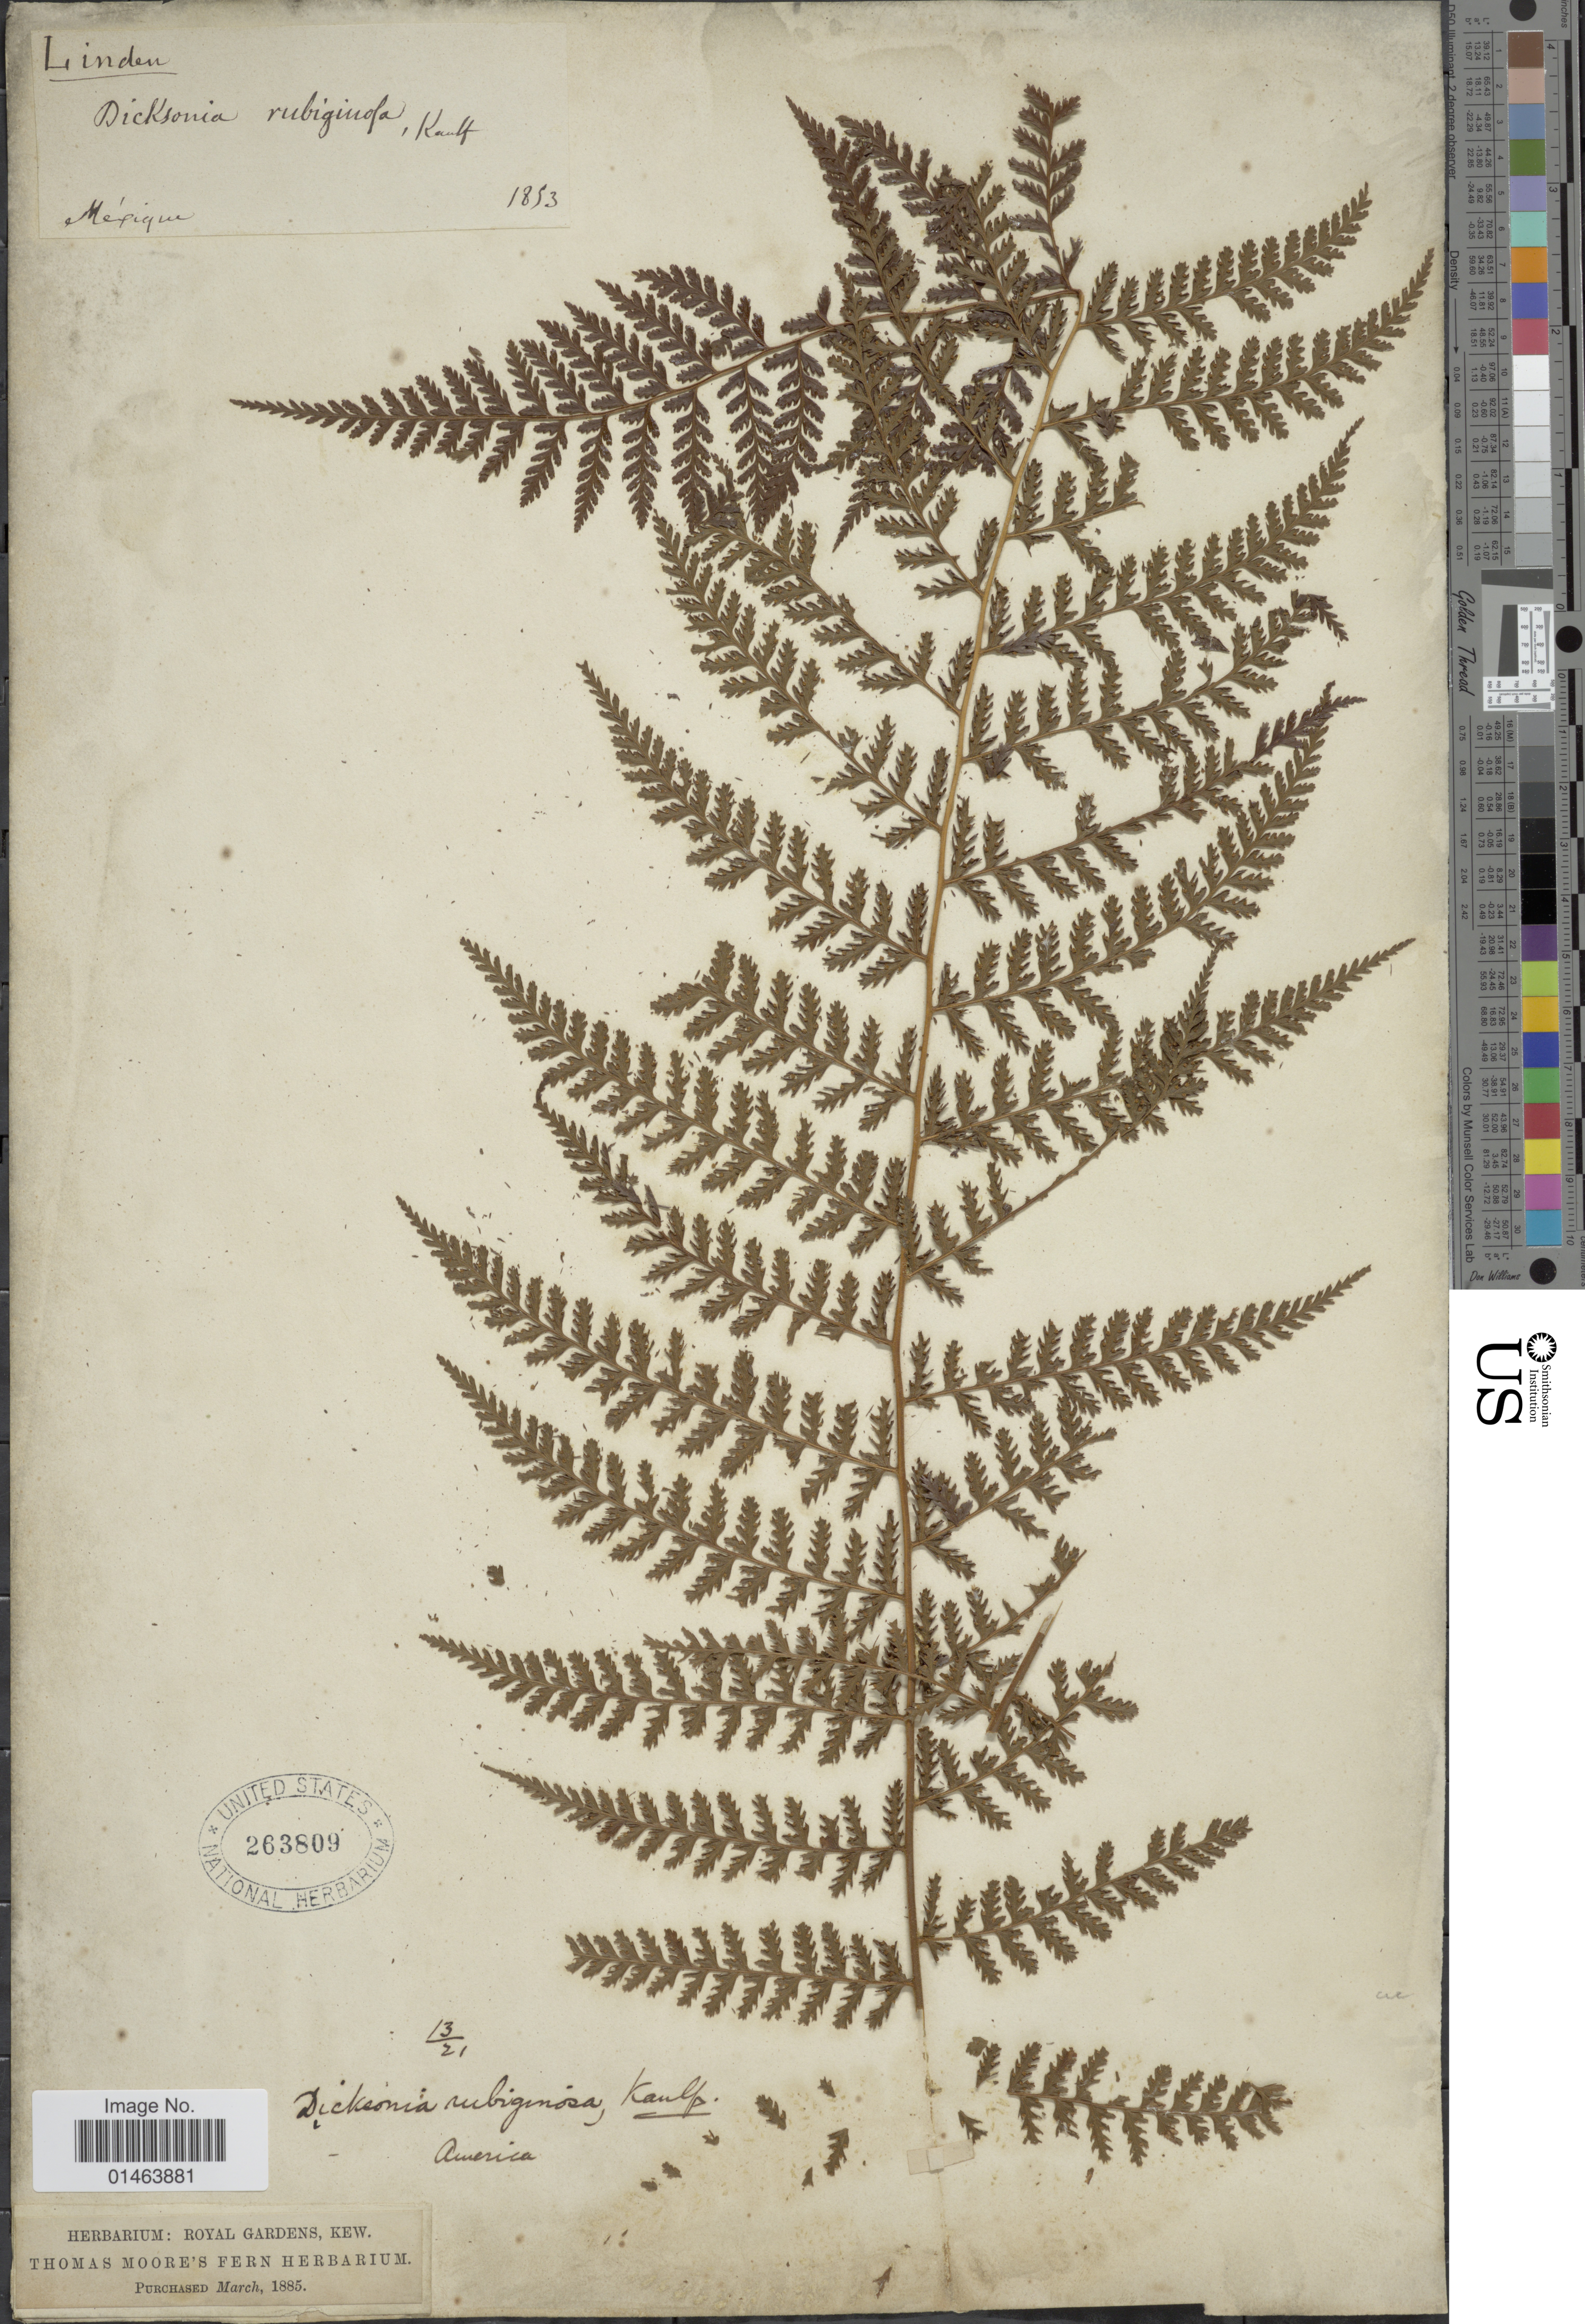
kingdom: Plantae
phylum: Tracheophyta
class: Polypodiopsida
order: Polypodiales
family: Dennstaedtiaceae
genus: Dennstaedtia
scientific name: Dennstaedtia cicutaria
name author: (Sw.) T. Moore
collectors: -- Linden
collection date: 1853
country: Mexico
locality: Mexique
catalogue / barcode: US 263809